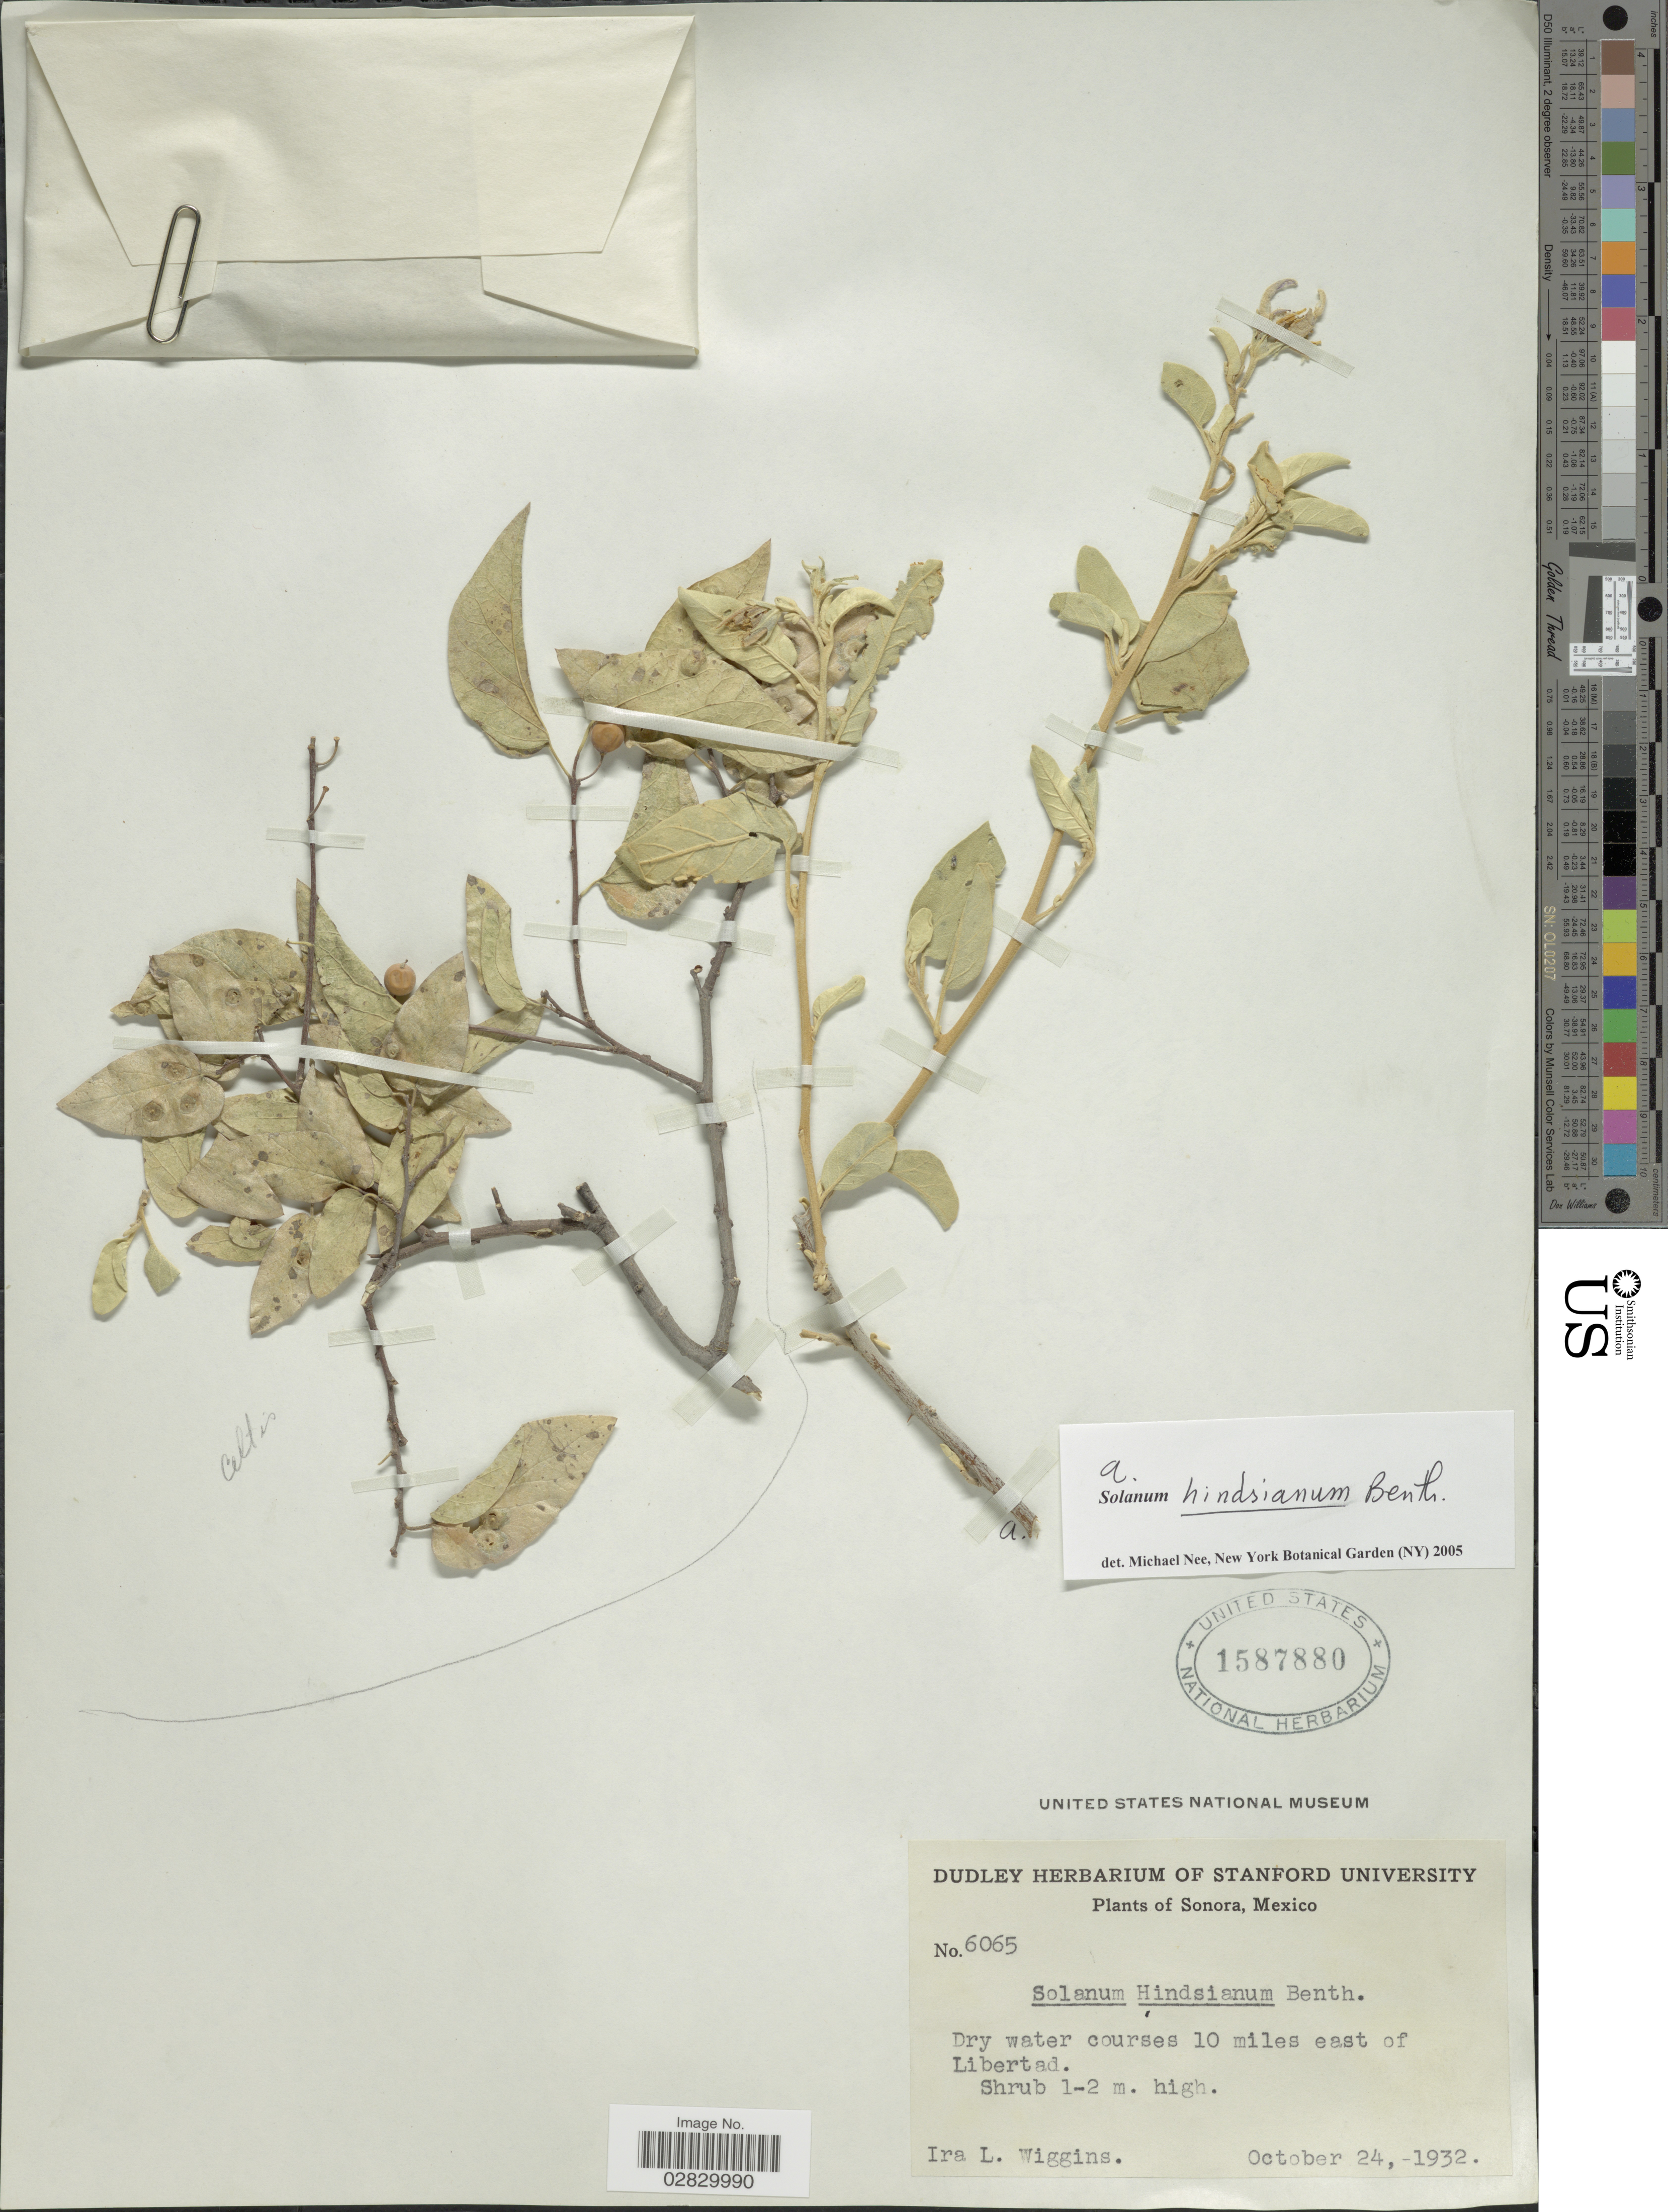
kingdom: Plantae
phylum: Tracheophyta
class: Magnoliopsida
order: Solanales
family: Solanaceae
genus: Solanum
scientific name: Solanum hindsianum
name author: Benth.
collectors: I. L. Wiggins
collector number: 6065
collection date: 1932-10-24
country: Mexico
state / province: Sonora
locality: Dry water courses 10 miles east of Libertad.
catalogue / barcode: US 1587880